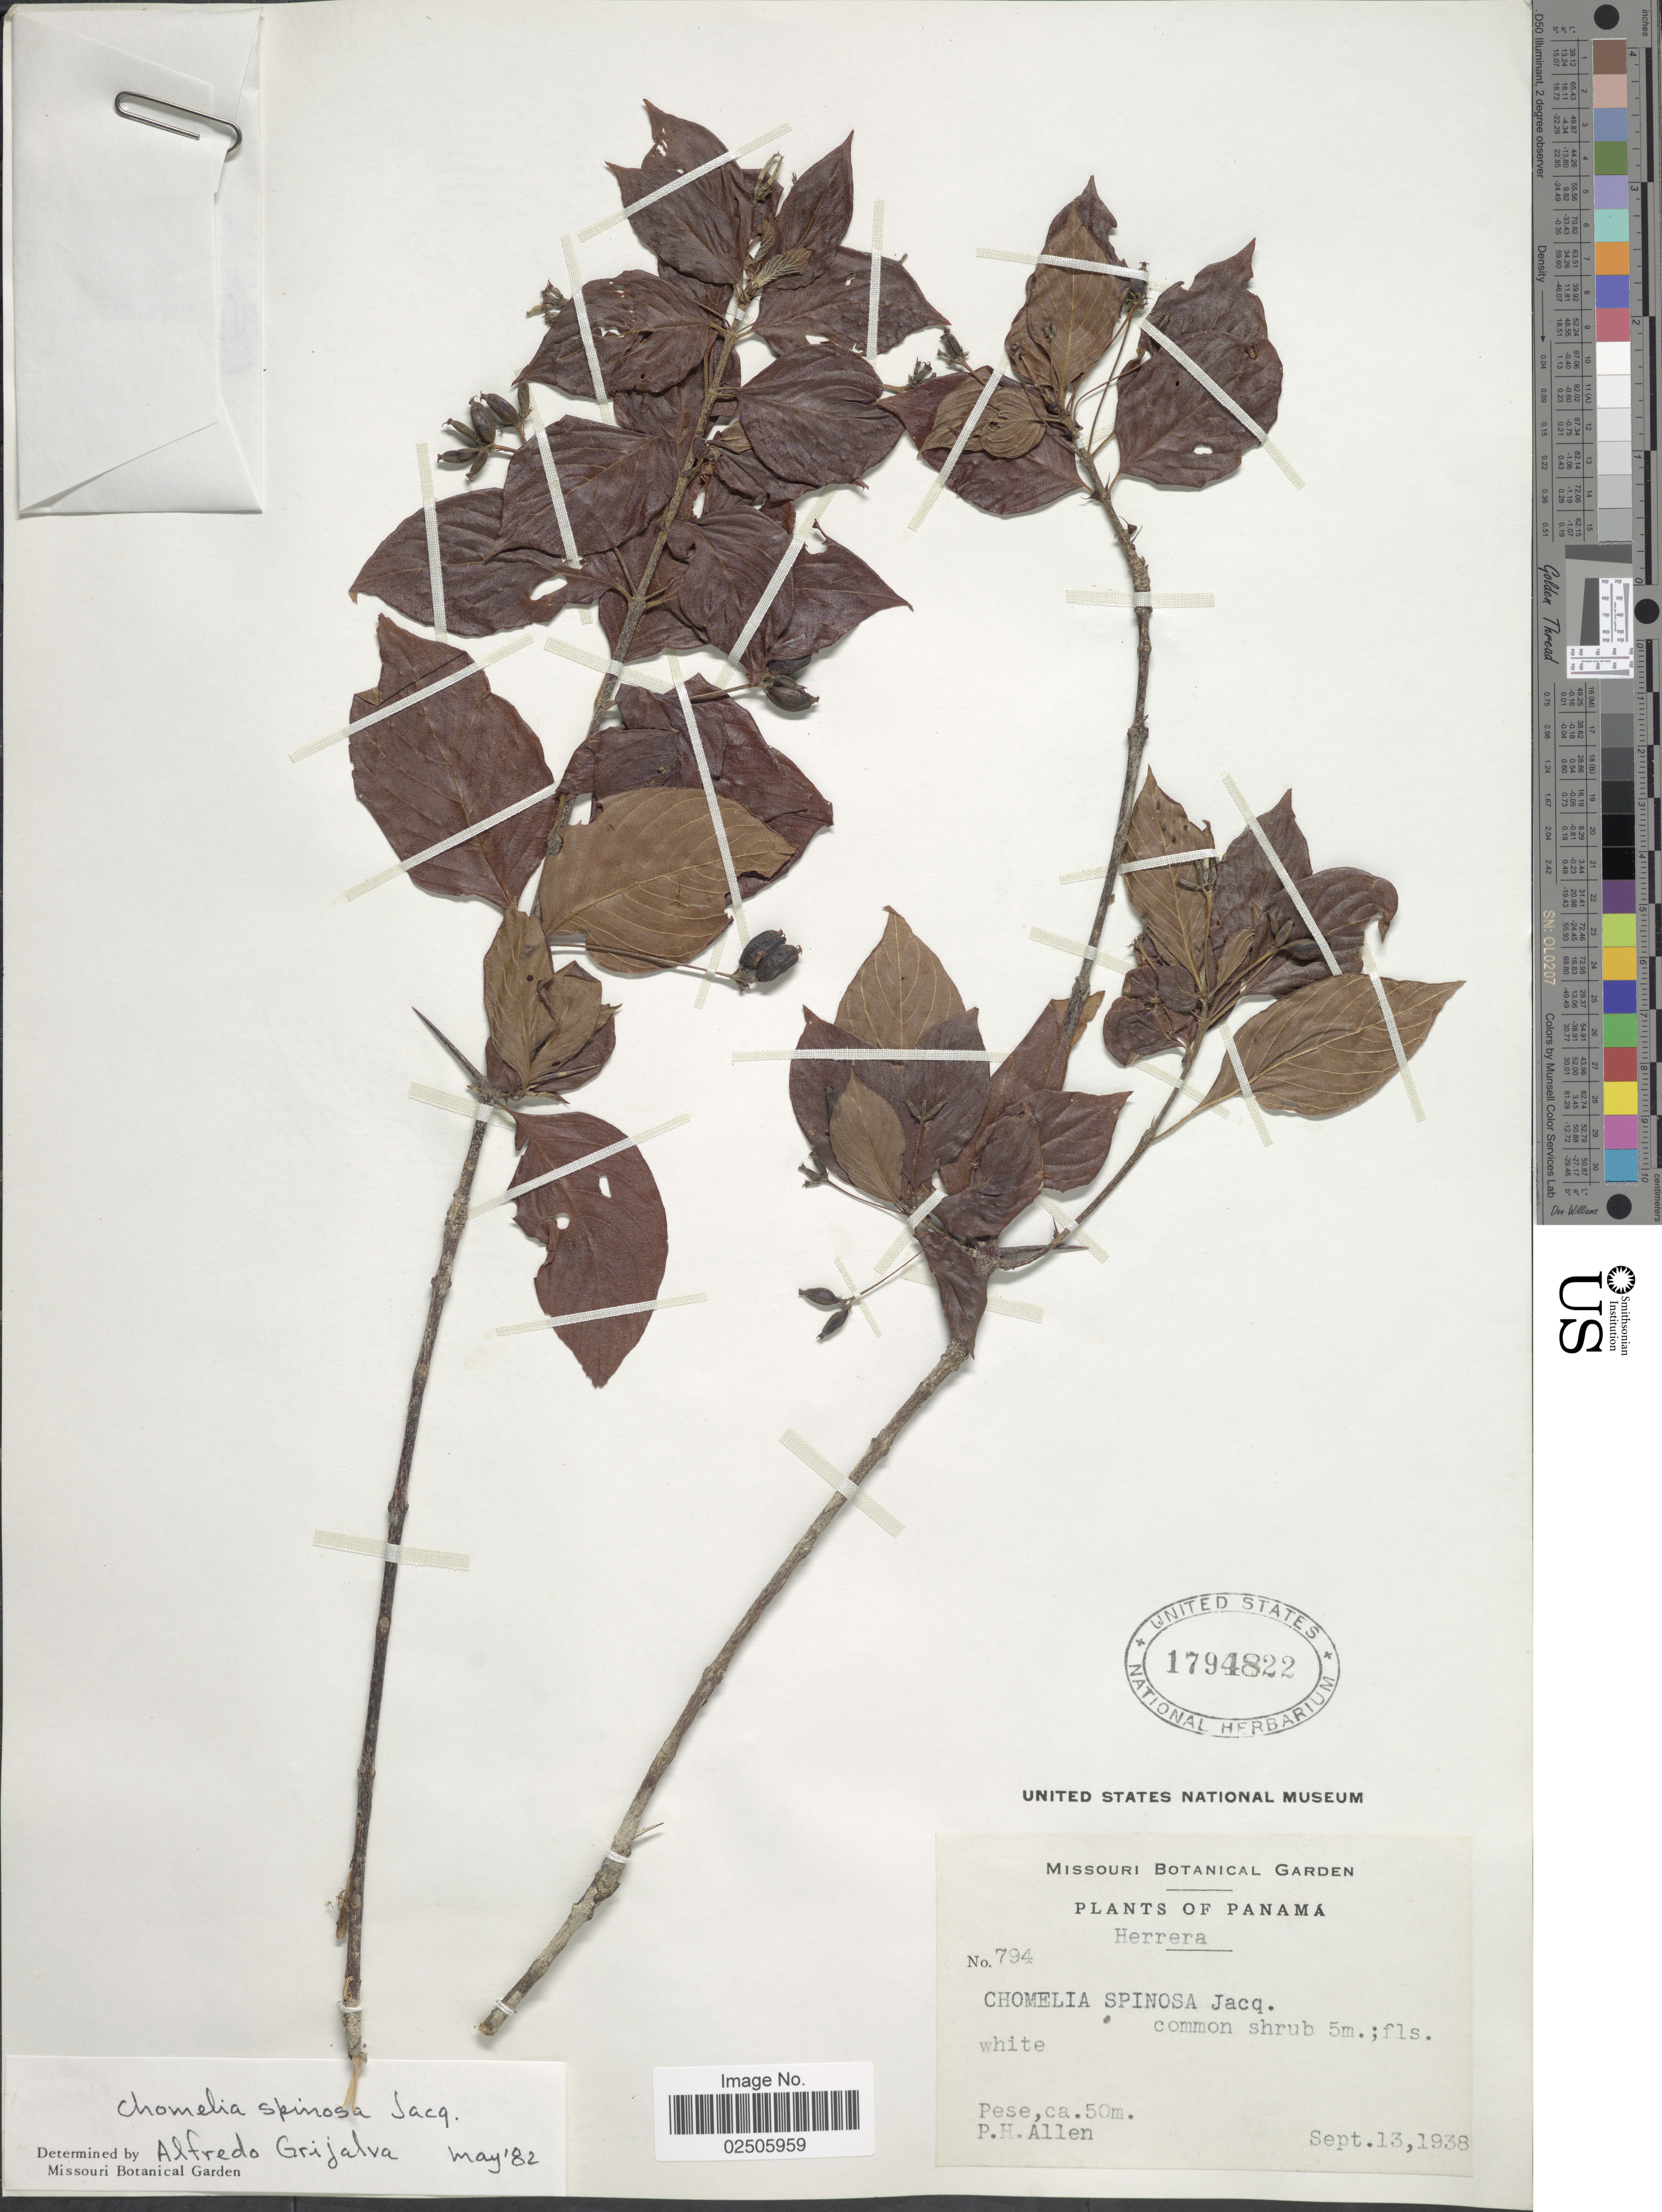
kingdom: Plantae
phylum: Tracheophyta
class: Magnoliopsida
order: Gentianales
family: Rubiaceae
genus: Chomelia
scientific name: Chomelia spinosa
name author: Jacq.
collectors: P. H. Allen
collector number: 794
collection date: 1938-09-13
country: Panama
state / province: Herrera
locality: Pese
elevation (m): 50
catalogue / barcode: US 1794822